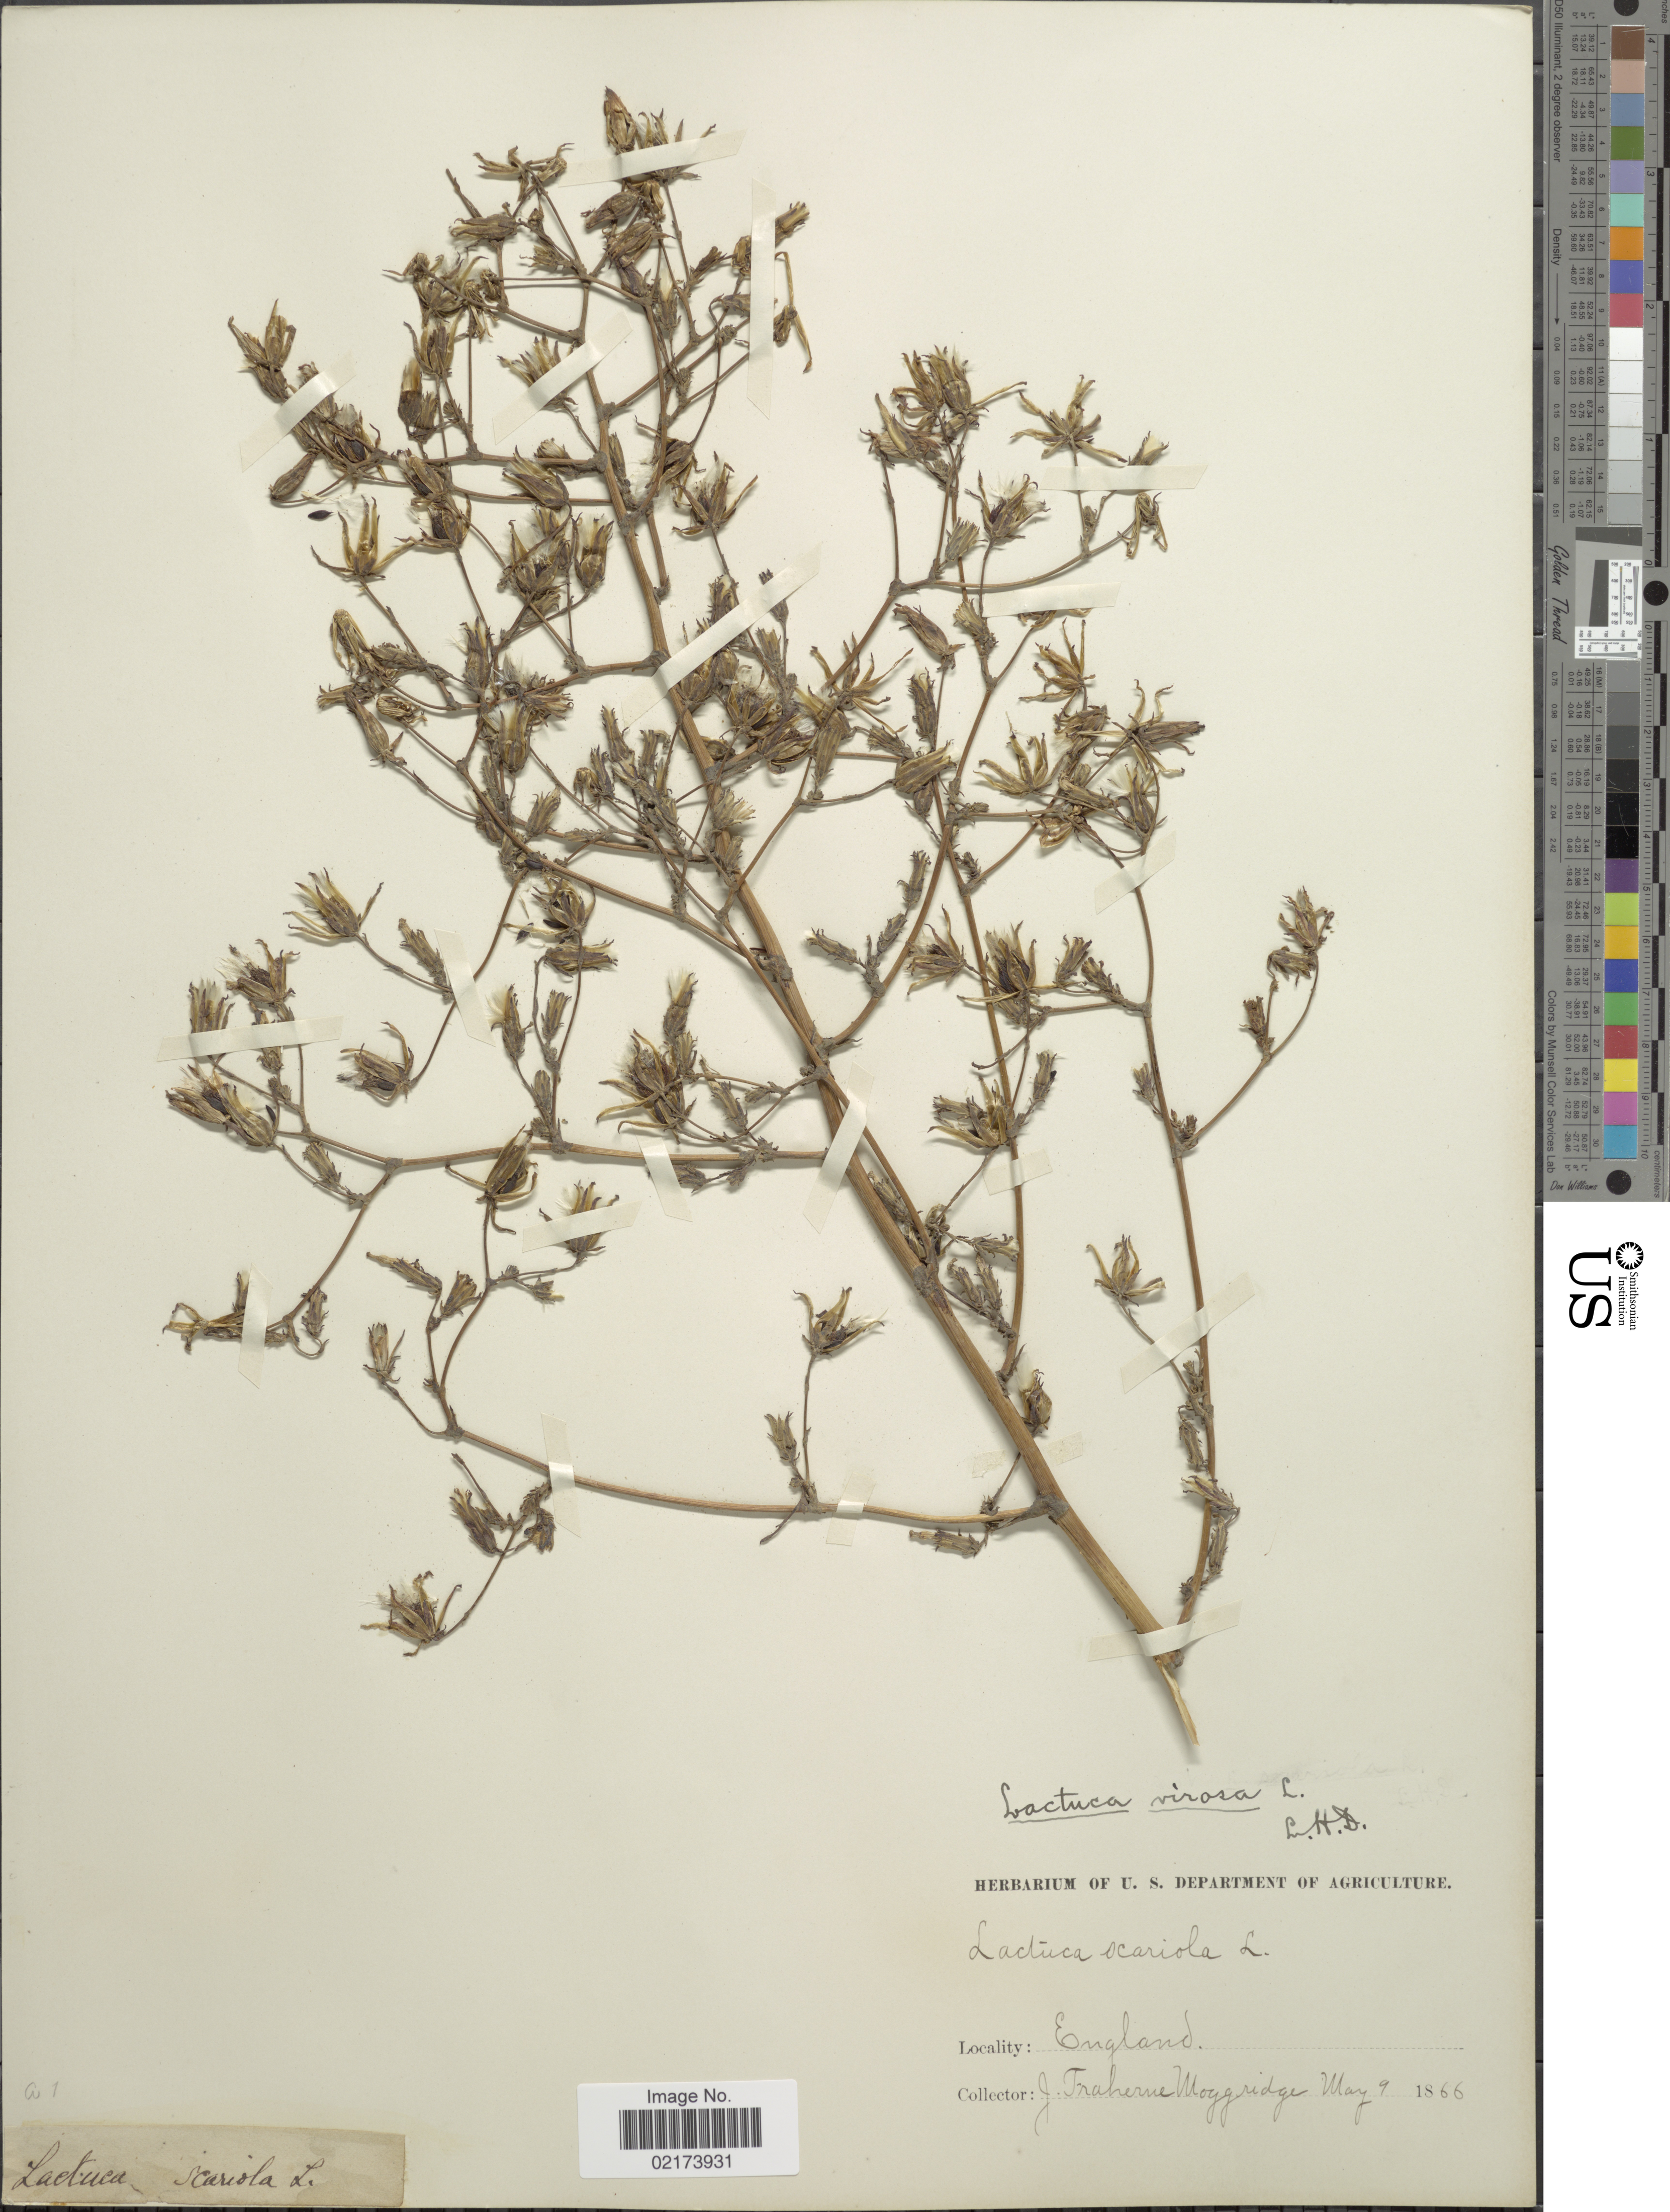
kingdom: Plantae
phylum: Tracheophyta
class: Magnoliopsida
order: Asterales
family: Asteraceae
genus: Lactuca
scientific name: Lactuca virosa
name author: L.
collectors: J. T. Moggridge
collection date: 1866-05-09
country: United Kingdom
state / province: England